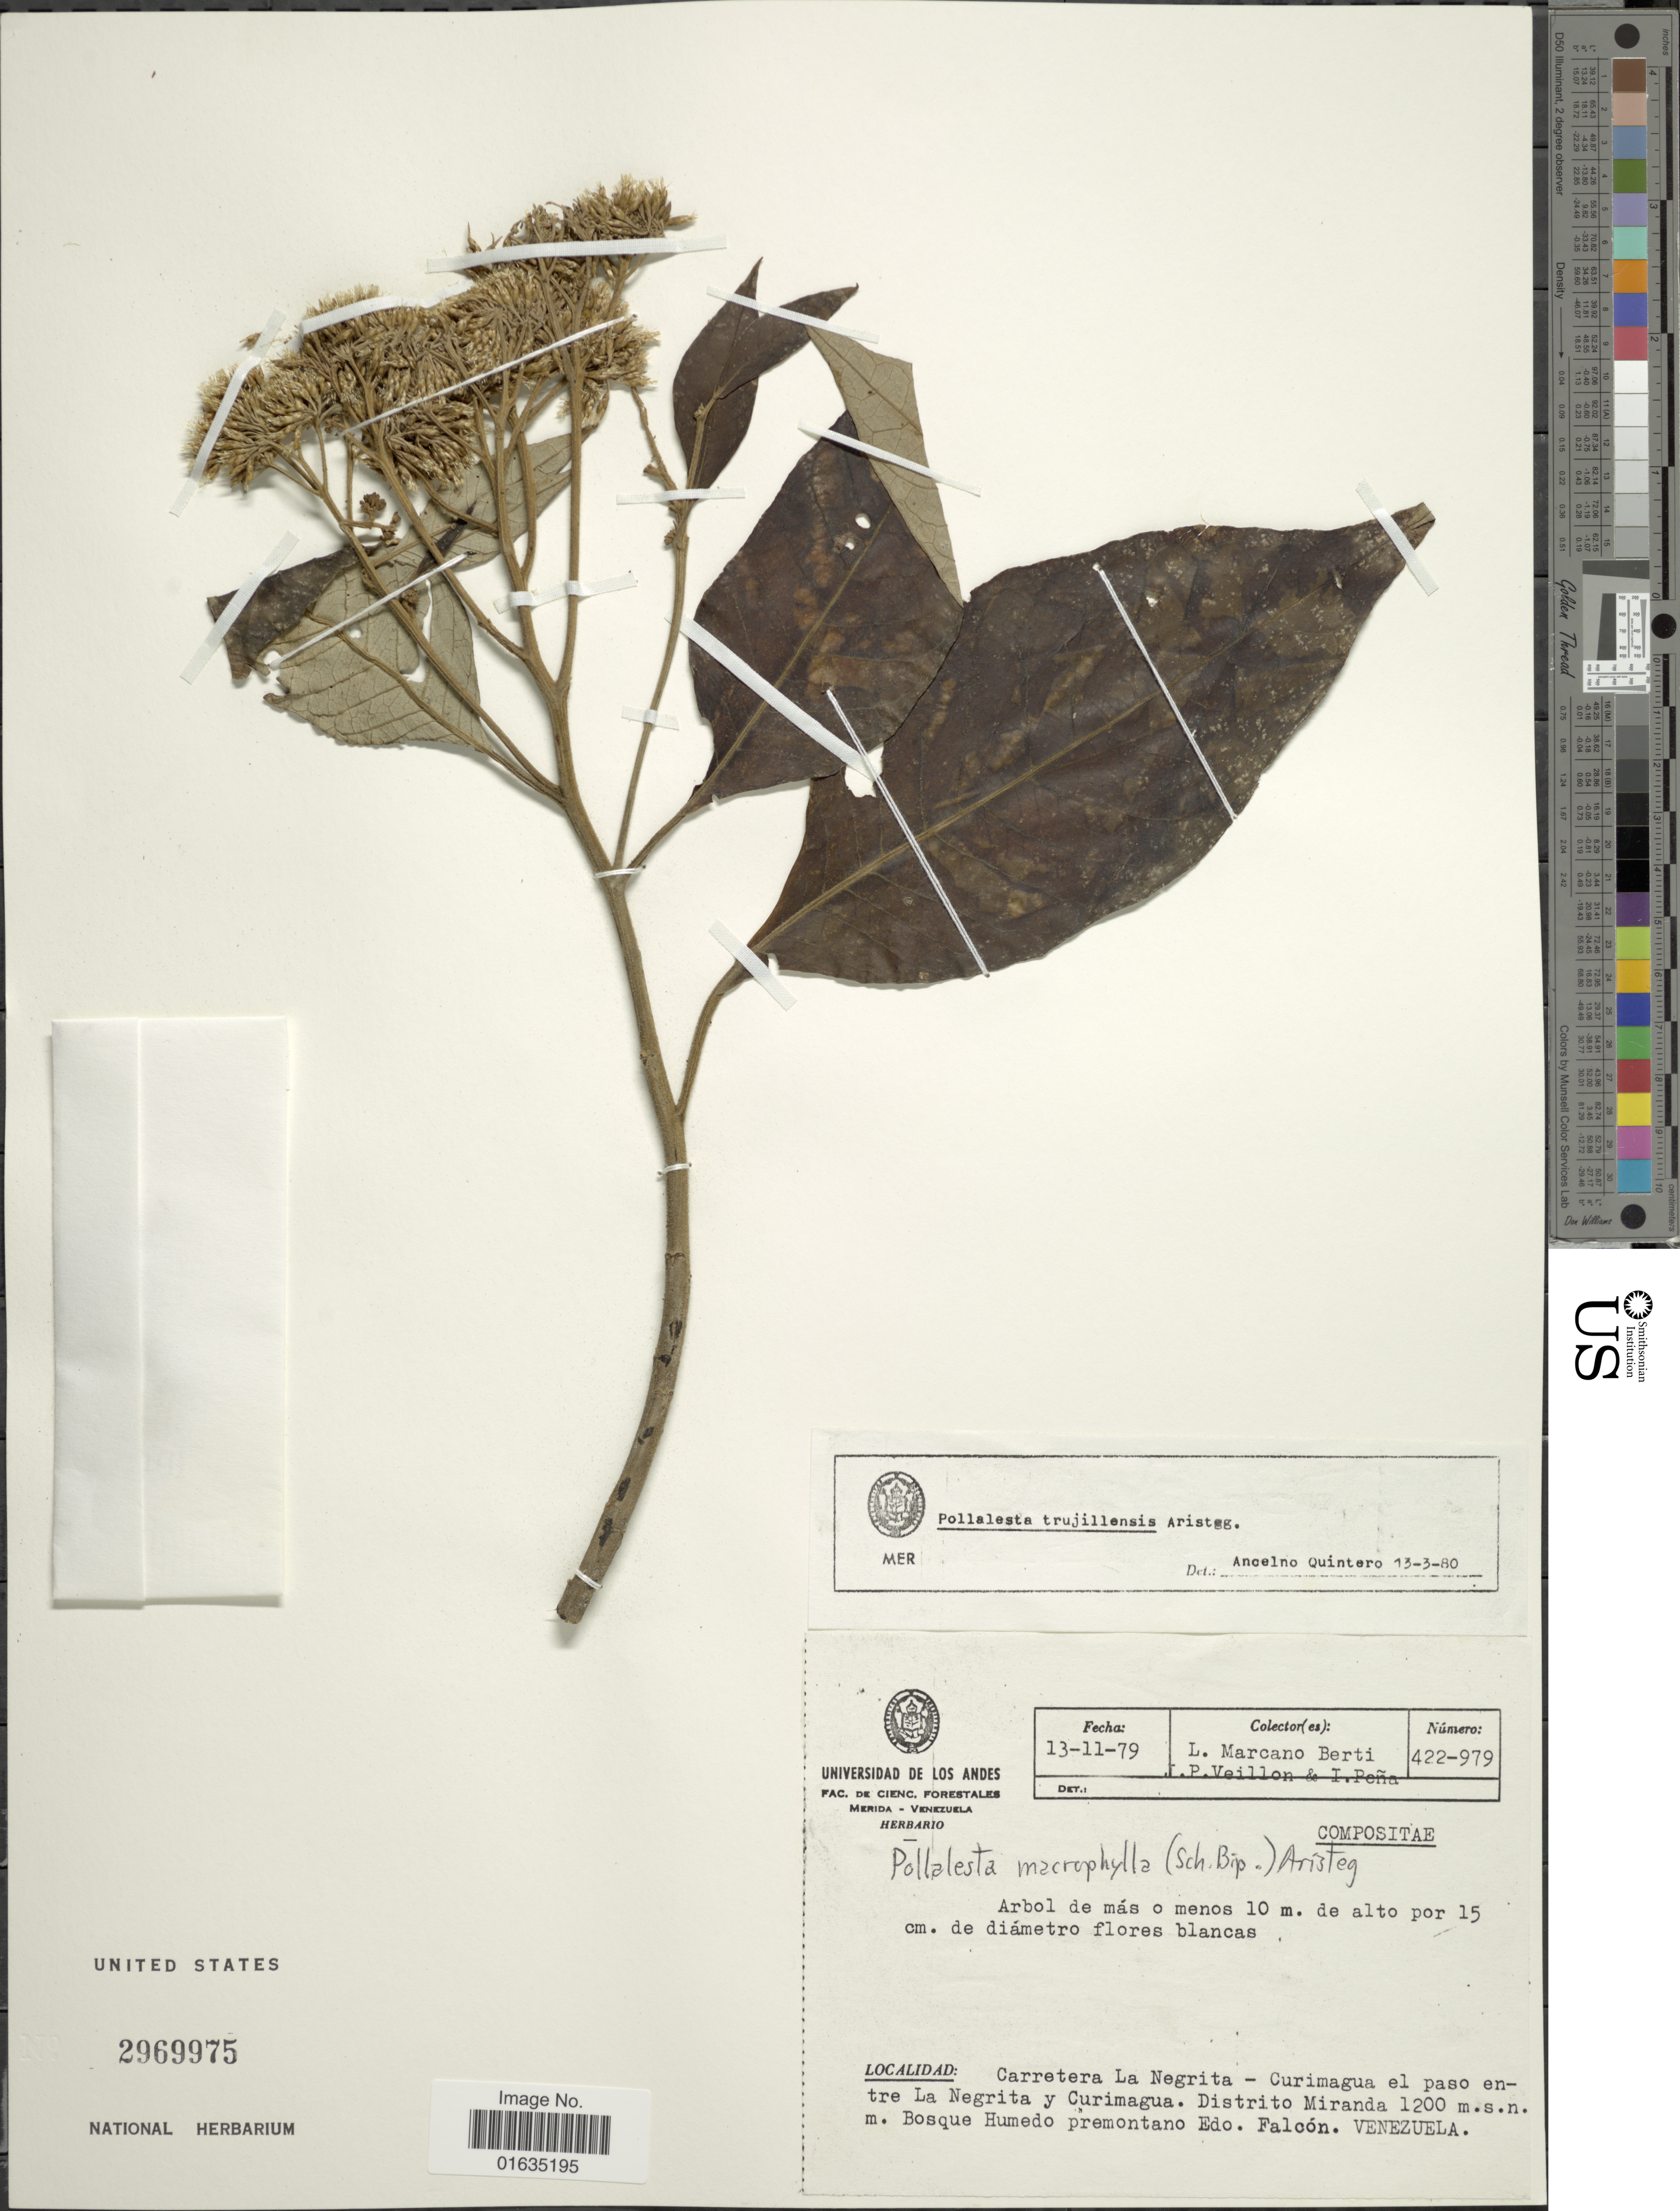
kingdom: Plantae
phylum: Tracheophyta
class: Magnoliopsida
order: Asterales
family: Asteraceae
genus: Piptocoma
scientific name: Piptocoma macrophylla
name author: (Sch. Bip.) Pruski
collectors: L. Marcano-Berti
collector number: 422-979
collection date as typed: Transcribed d/m/y: 13/11/79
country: Venezuela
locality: Carretera La Negrita, Curimagua el paso entre La Negrita y Curimagua, Distrito Miranda, Edo. Falcon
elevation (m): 1200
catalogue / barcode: US 2969975